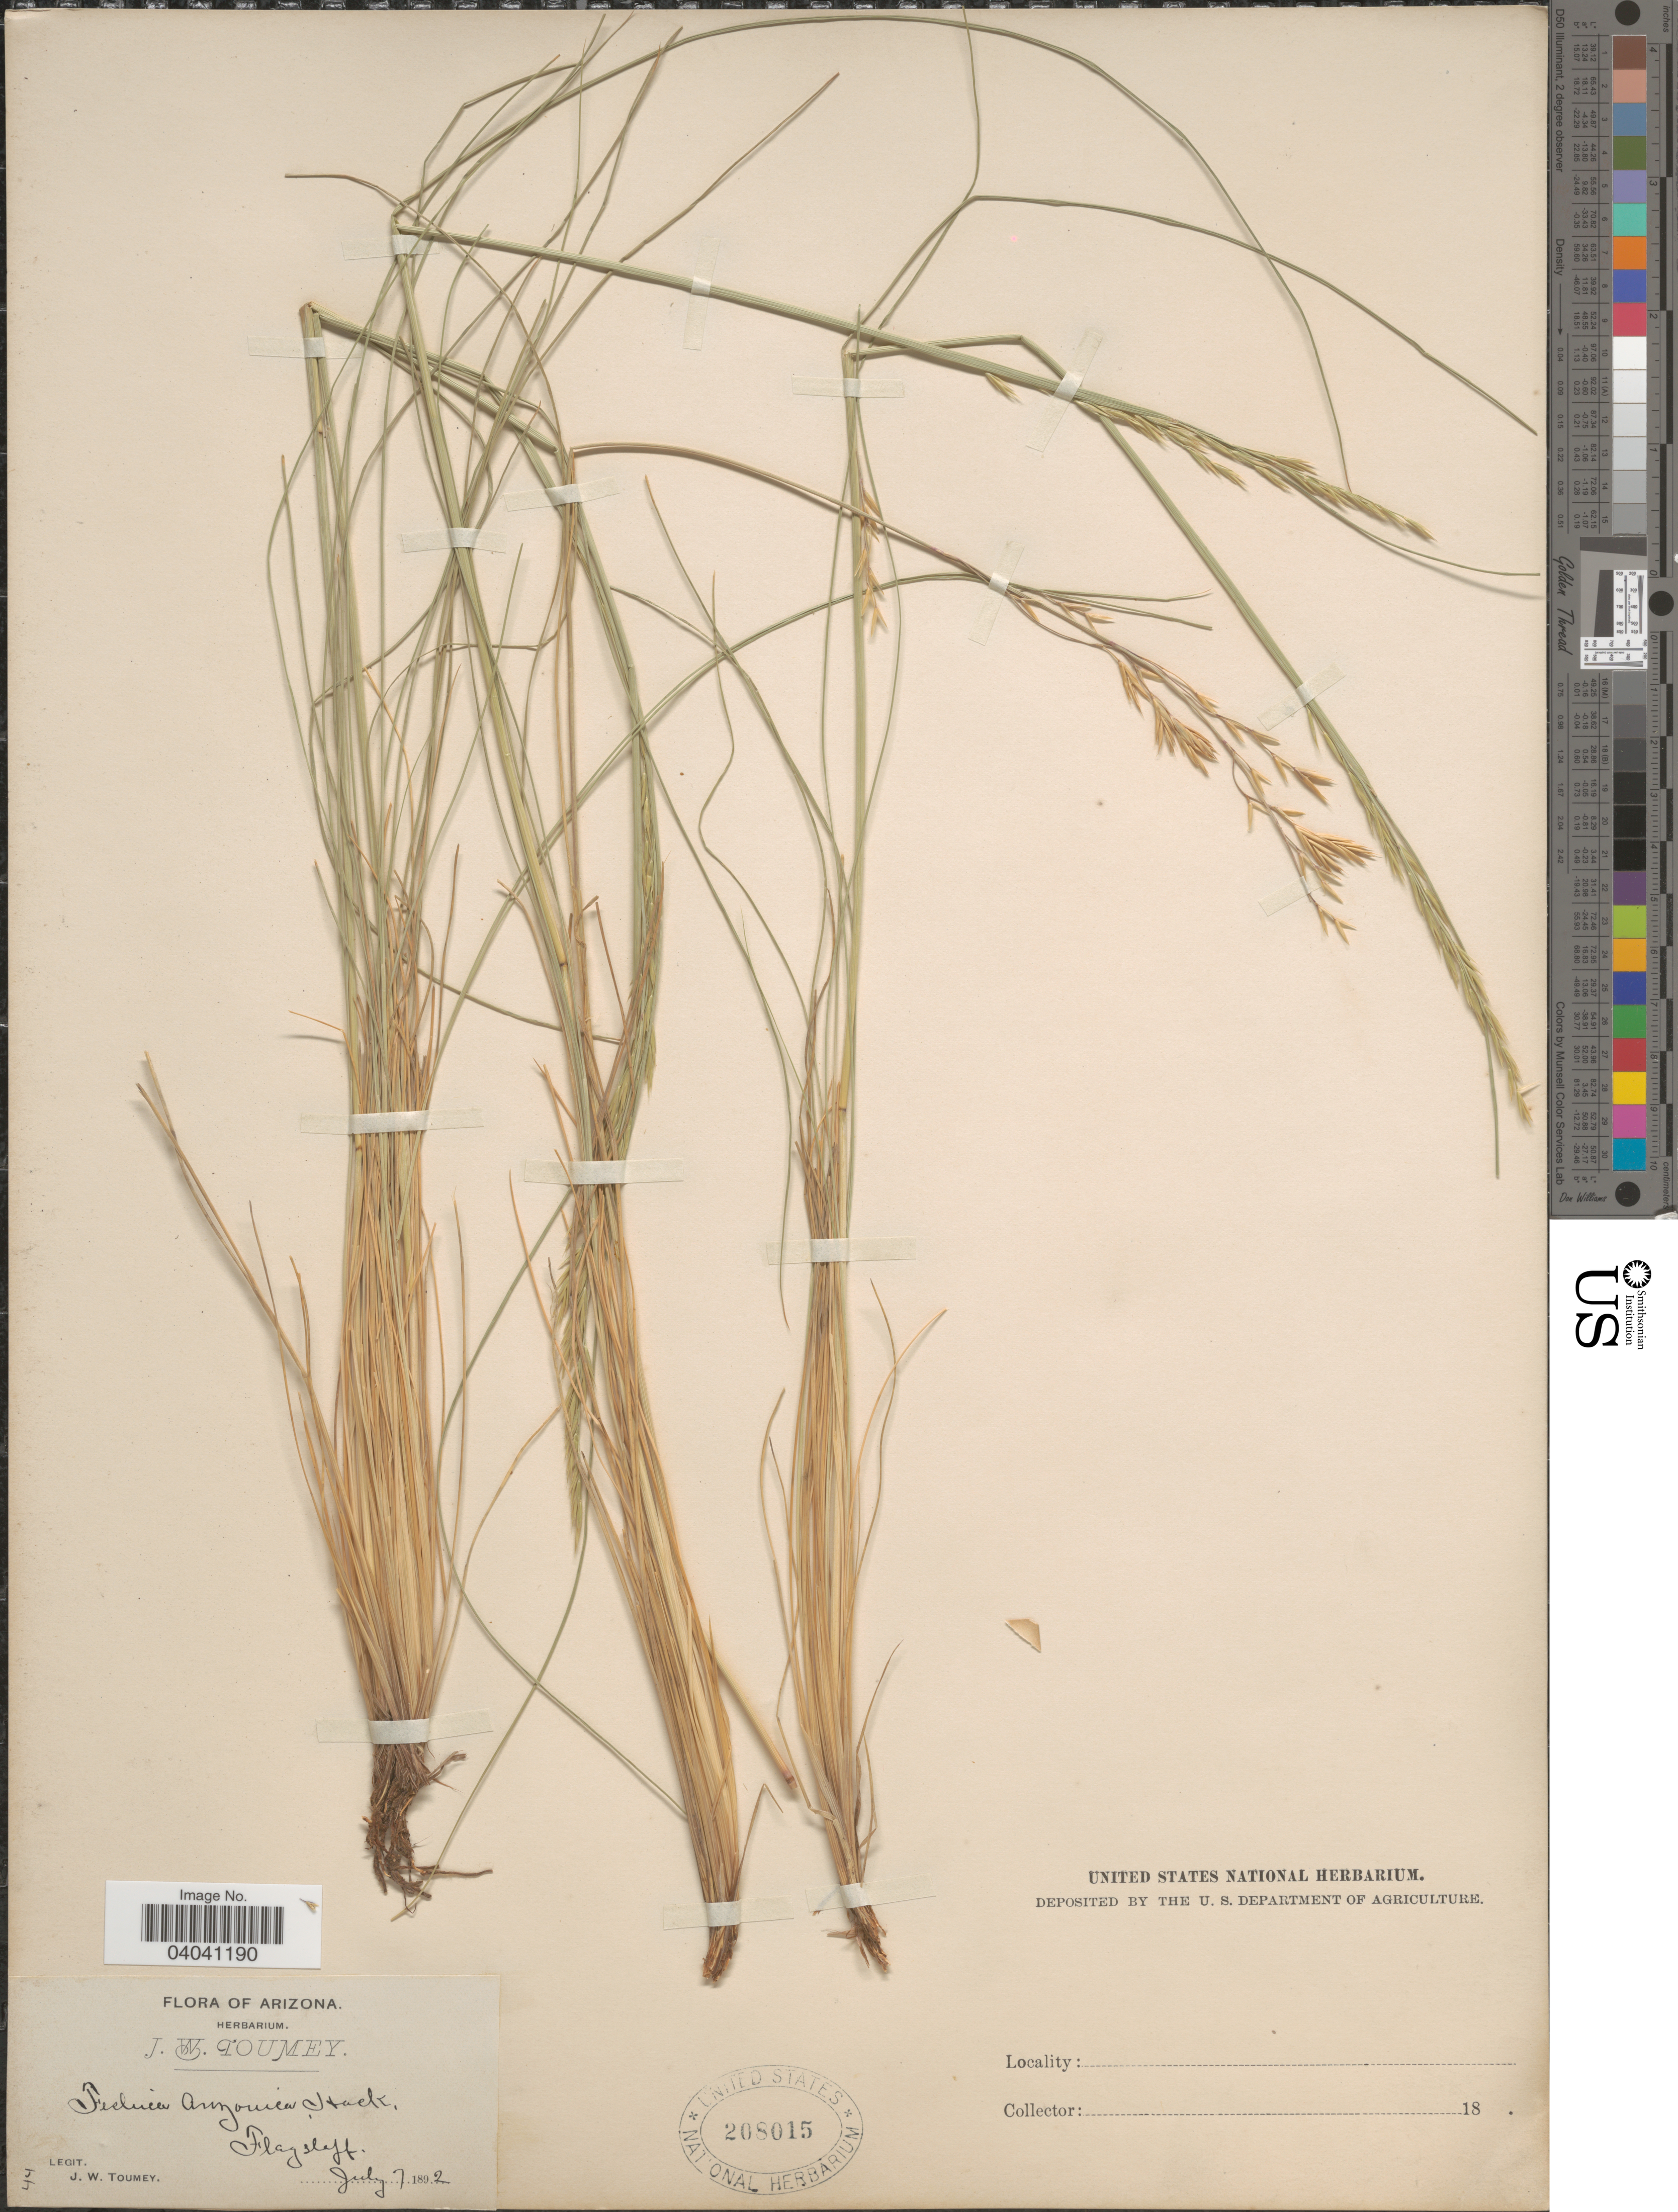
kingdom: Plantae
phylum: Tracheophyta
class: Liliopsida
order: Poales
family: Poaceae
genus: Festuca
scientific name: Festuca arizonica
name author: Vasey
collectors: J. W. Toumey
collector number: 44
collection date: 1892-07-07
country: United States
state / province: Arizona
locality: Flagstaff.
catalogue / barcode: US 208015